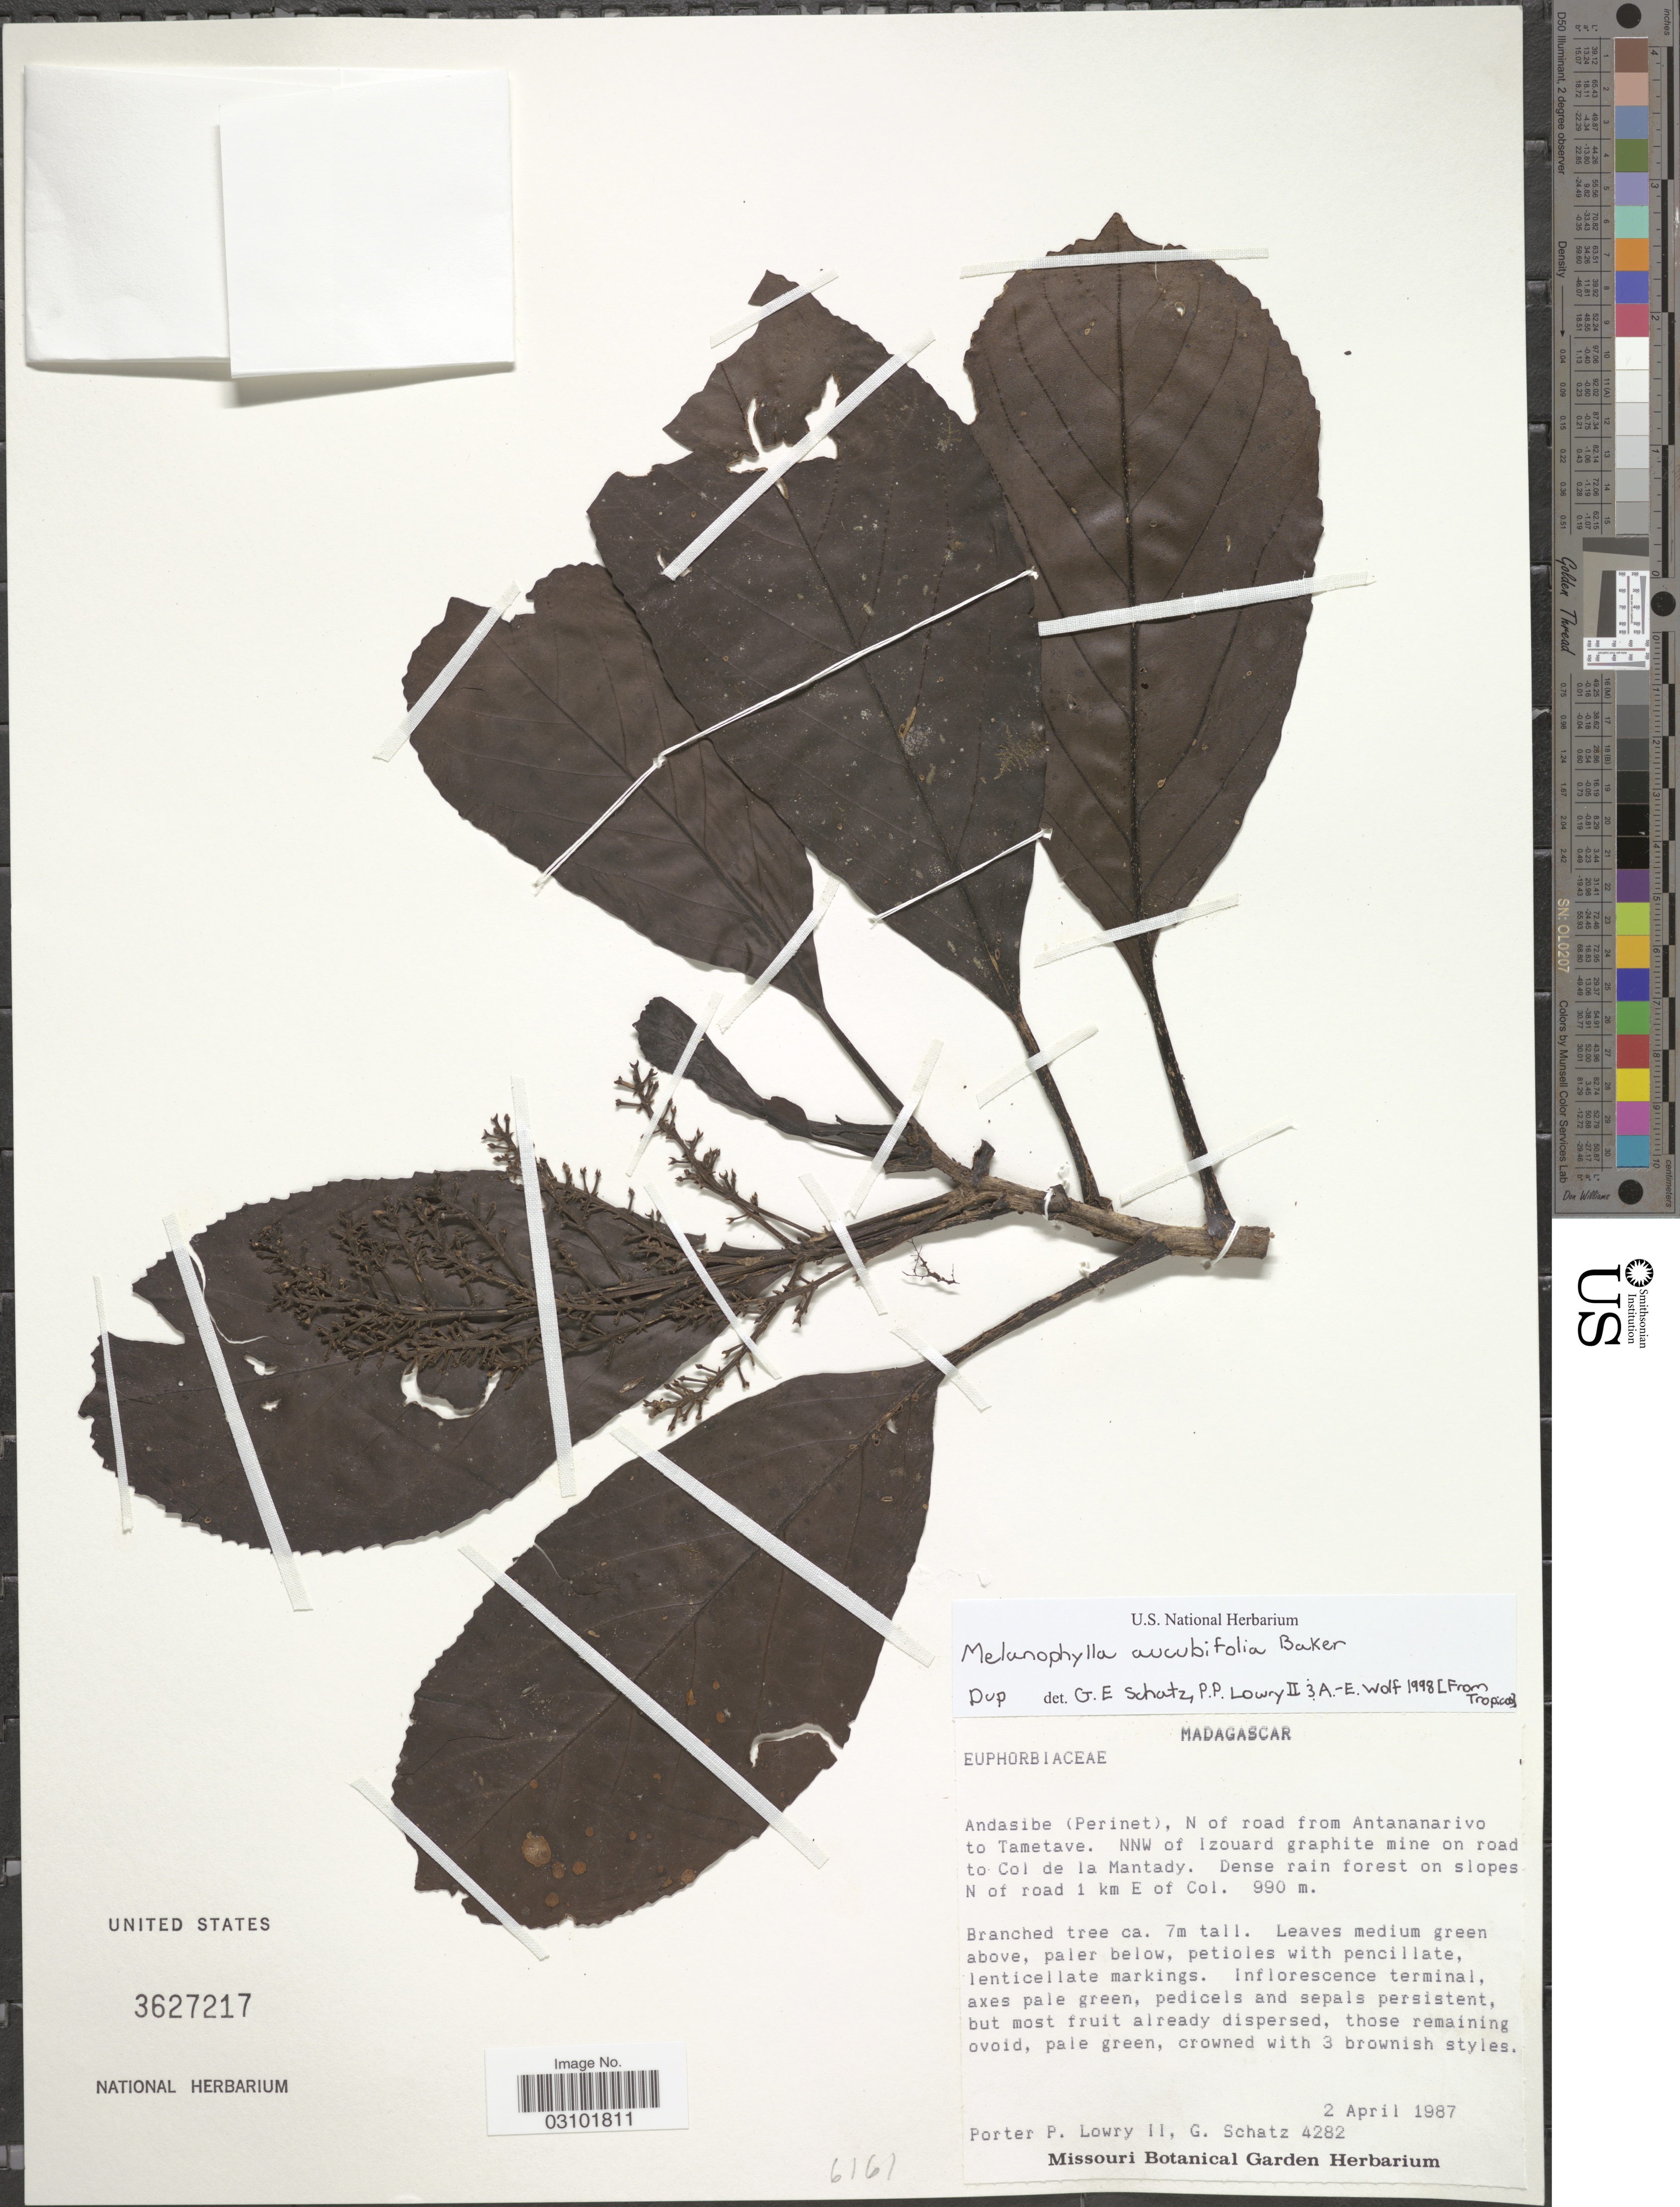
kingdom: Plantae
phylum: Tracheophyta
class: Magnoliopsida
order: Apiales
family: Torricelliaceae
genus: Melanophylla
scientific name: Melanophylla aucubifolia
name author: Baker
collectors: P. P. Lowry & G. C. Schatz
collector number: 4282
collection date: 1987-04-02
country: Madagascar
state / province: Alaotra Mangoro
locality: Andasibe (Perinet), N. of road from Antananarivo to Tametave. NNW of Izouard graphite mine on road to Col de la Mantady. N of road 1 km E of Col.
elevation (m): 990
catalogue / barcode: US 3627217